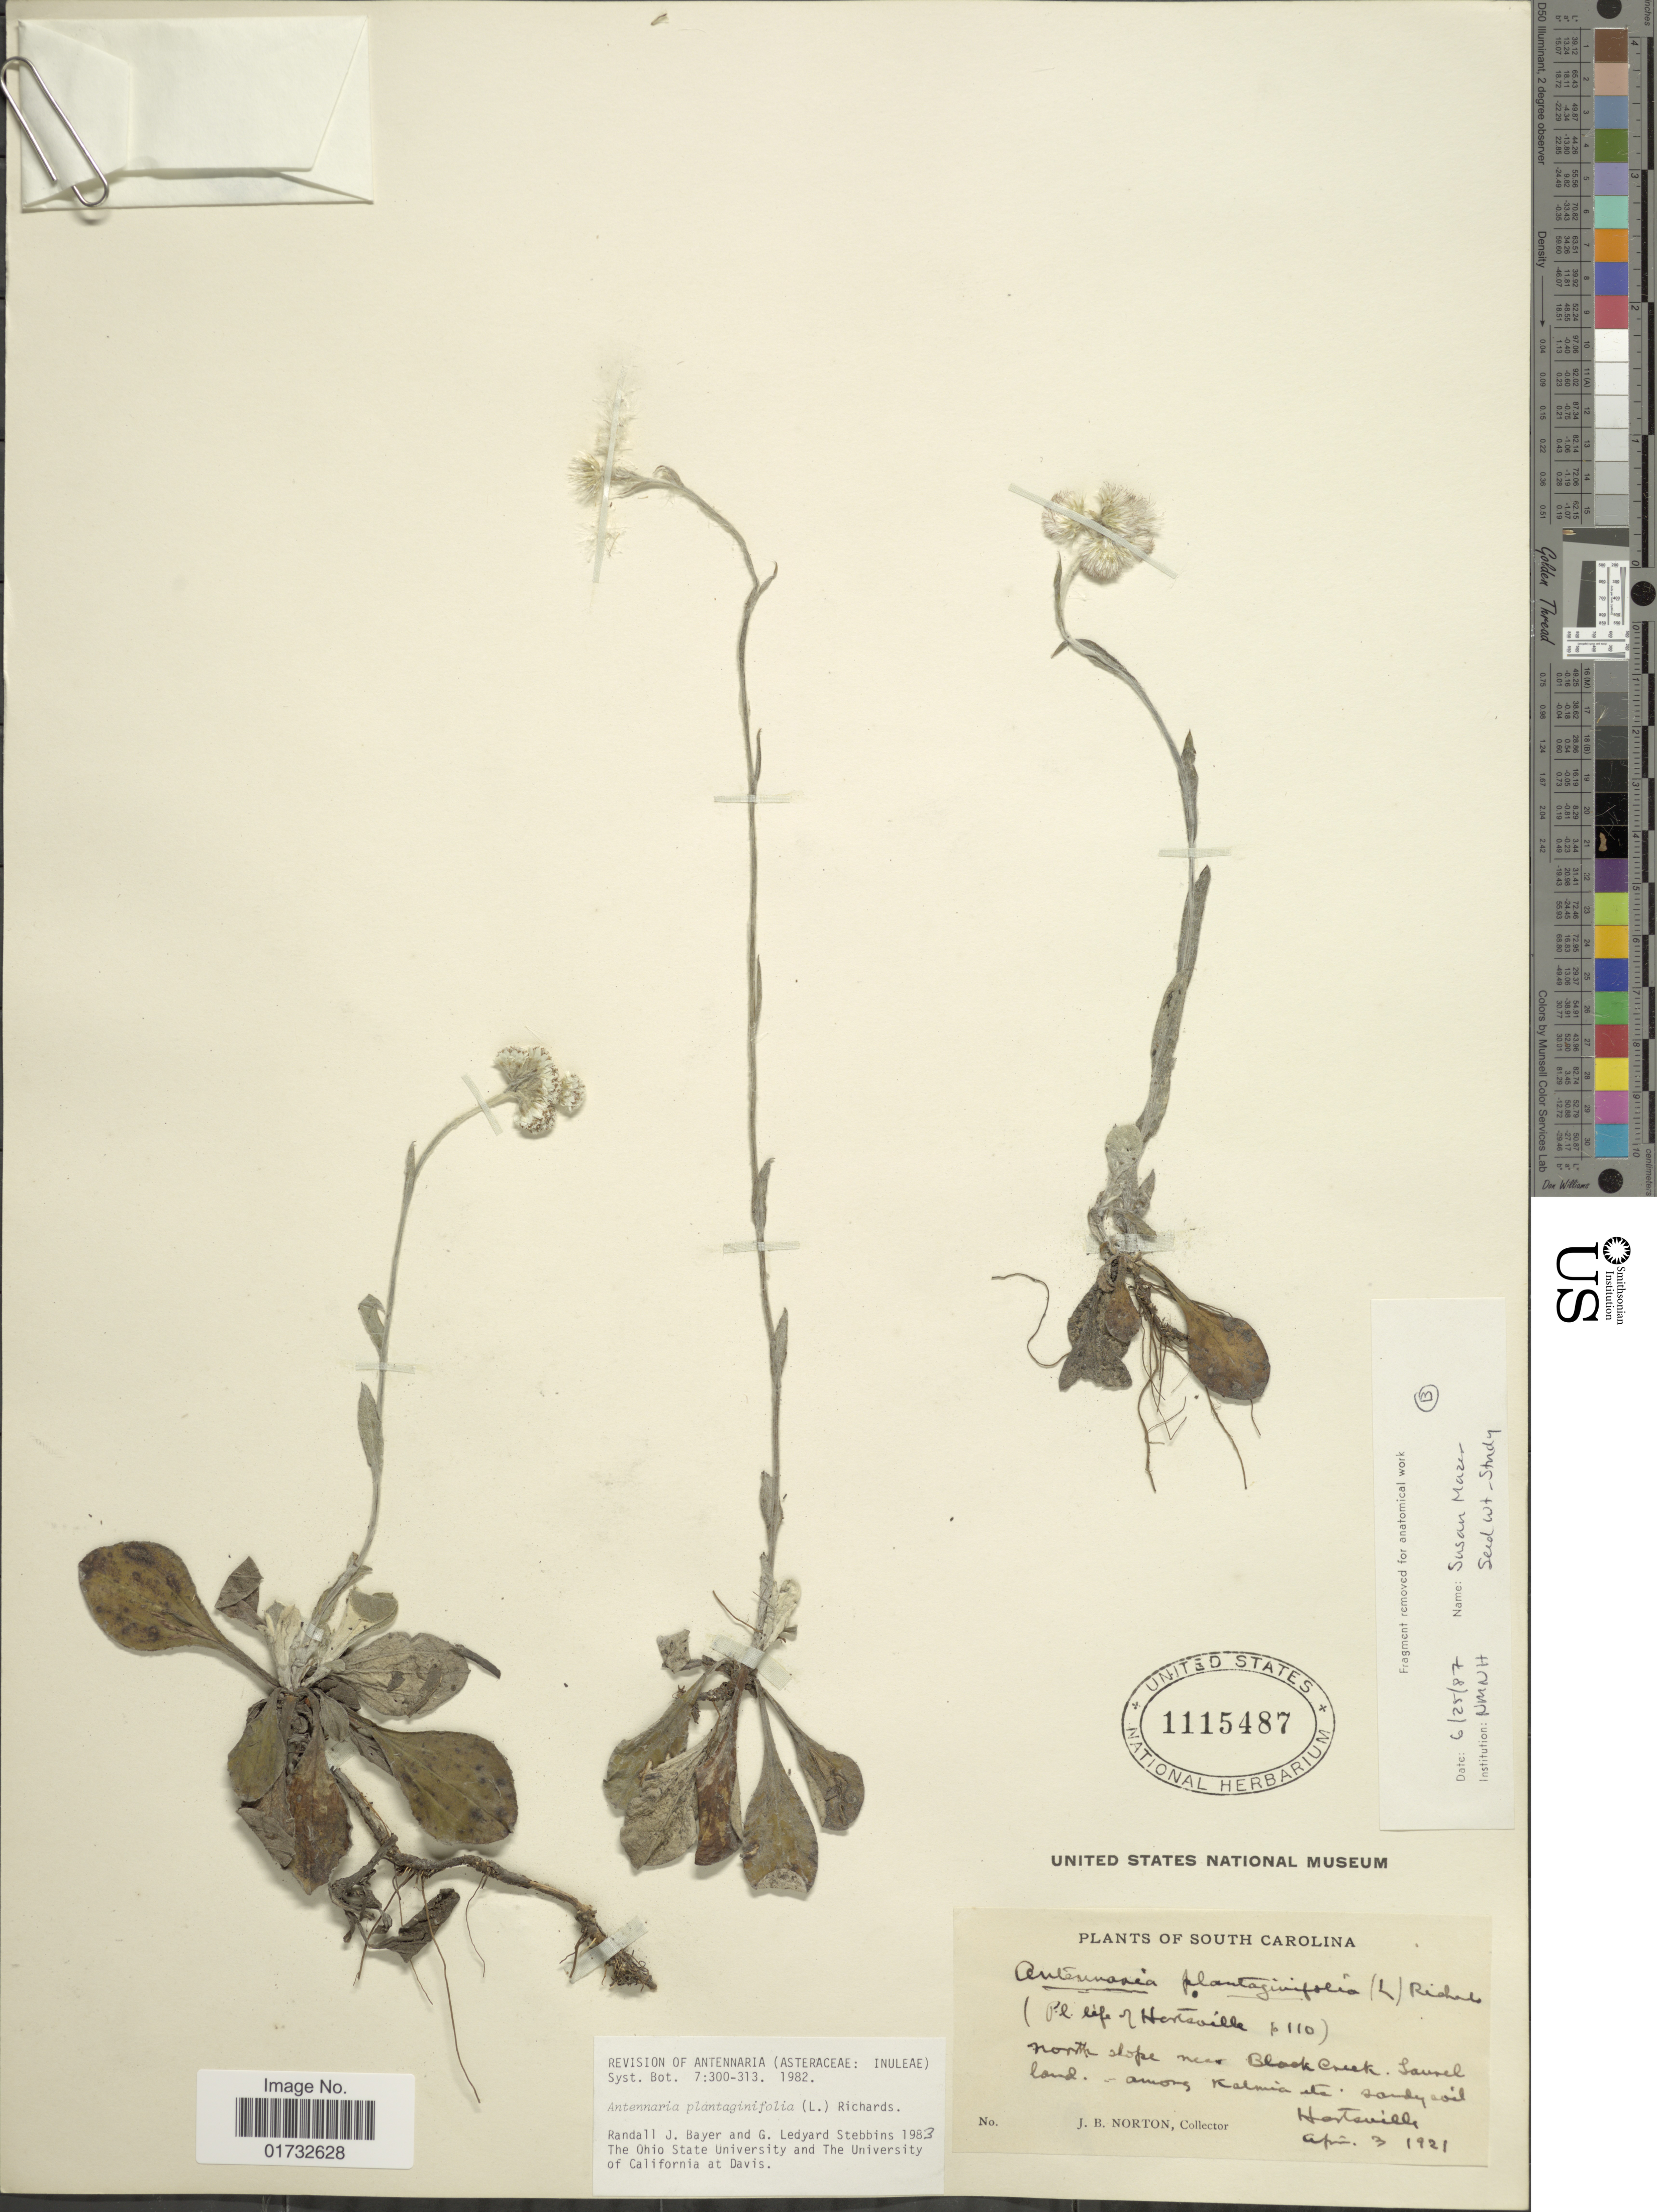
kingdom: Plantae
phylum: Tracheophyta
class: Magnoliopsida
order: Asterales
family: Asteraceae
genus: Antennaria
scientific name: Antennaria plantaginifolia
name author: (L.) Richardson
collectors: J. B. Norton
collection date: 1921-04-03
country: United States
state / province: South Carolina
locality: Near Black Creek. Hortsville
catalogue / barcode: US 1115487